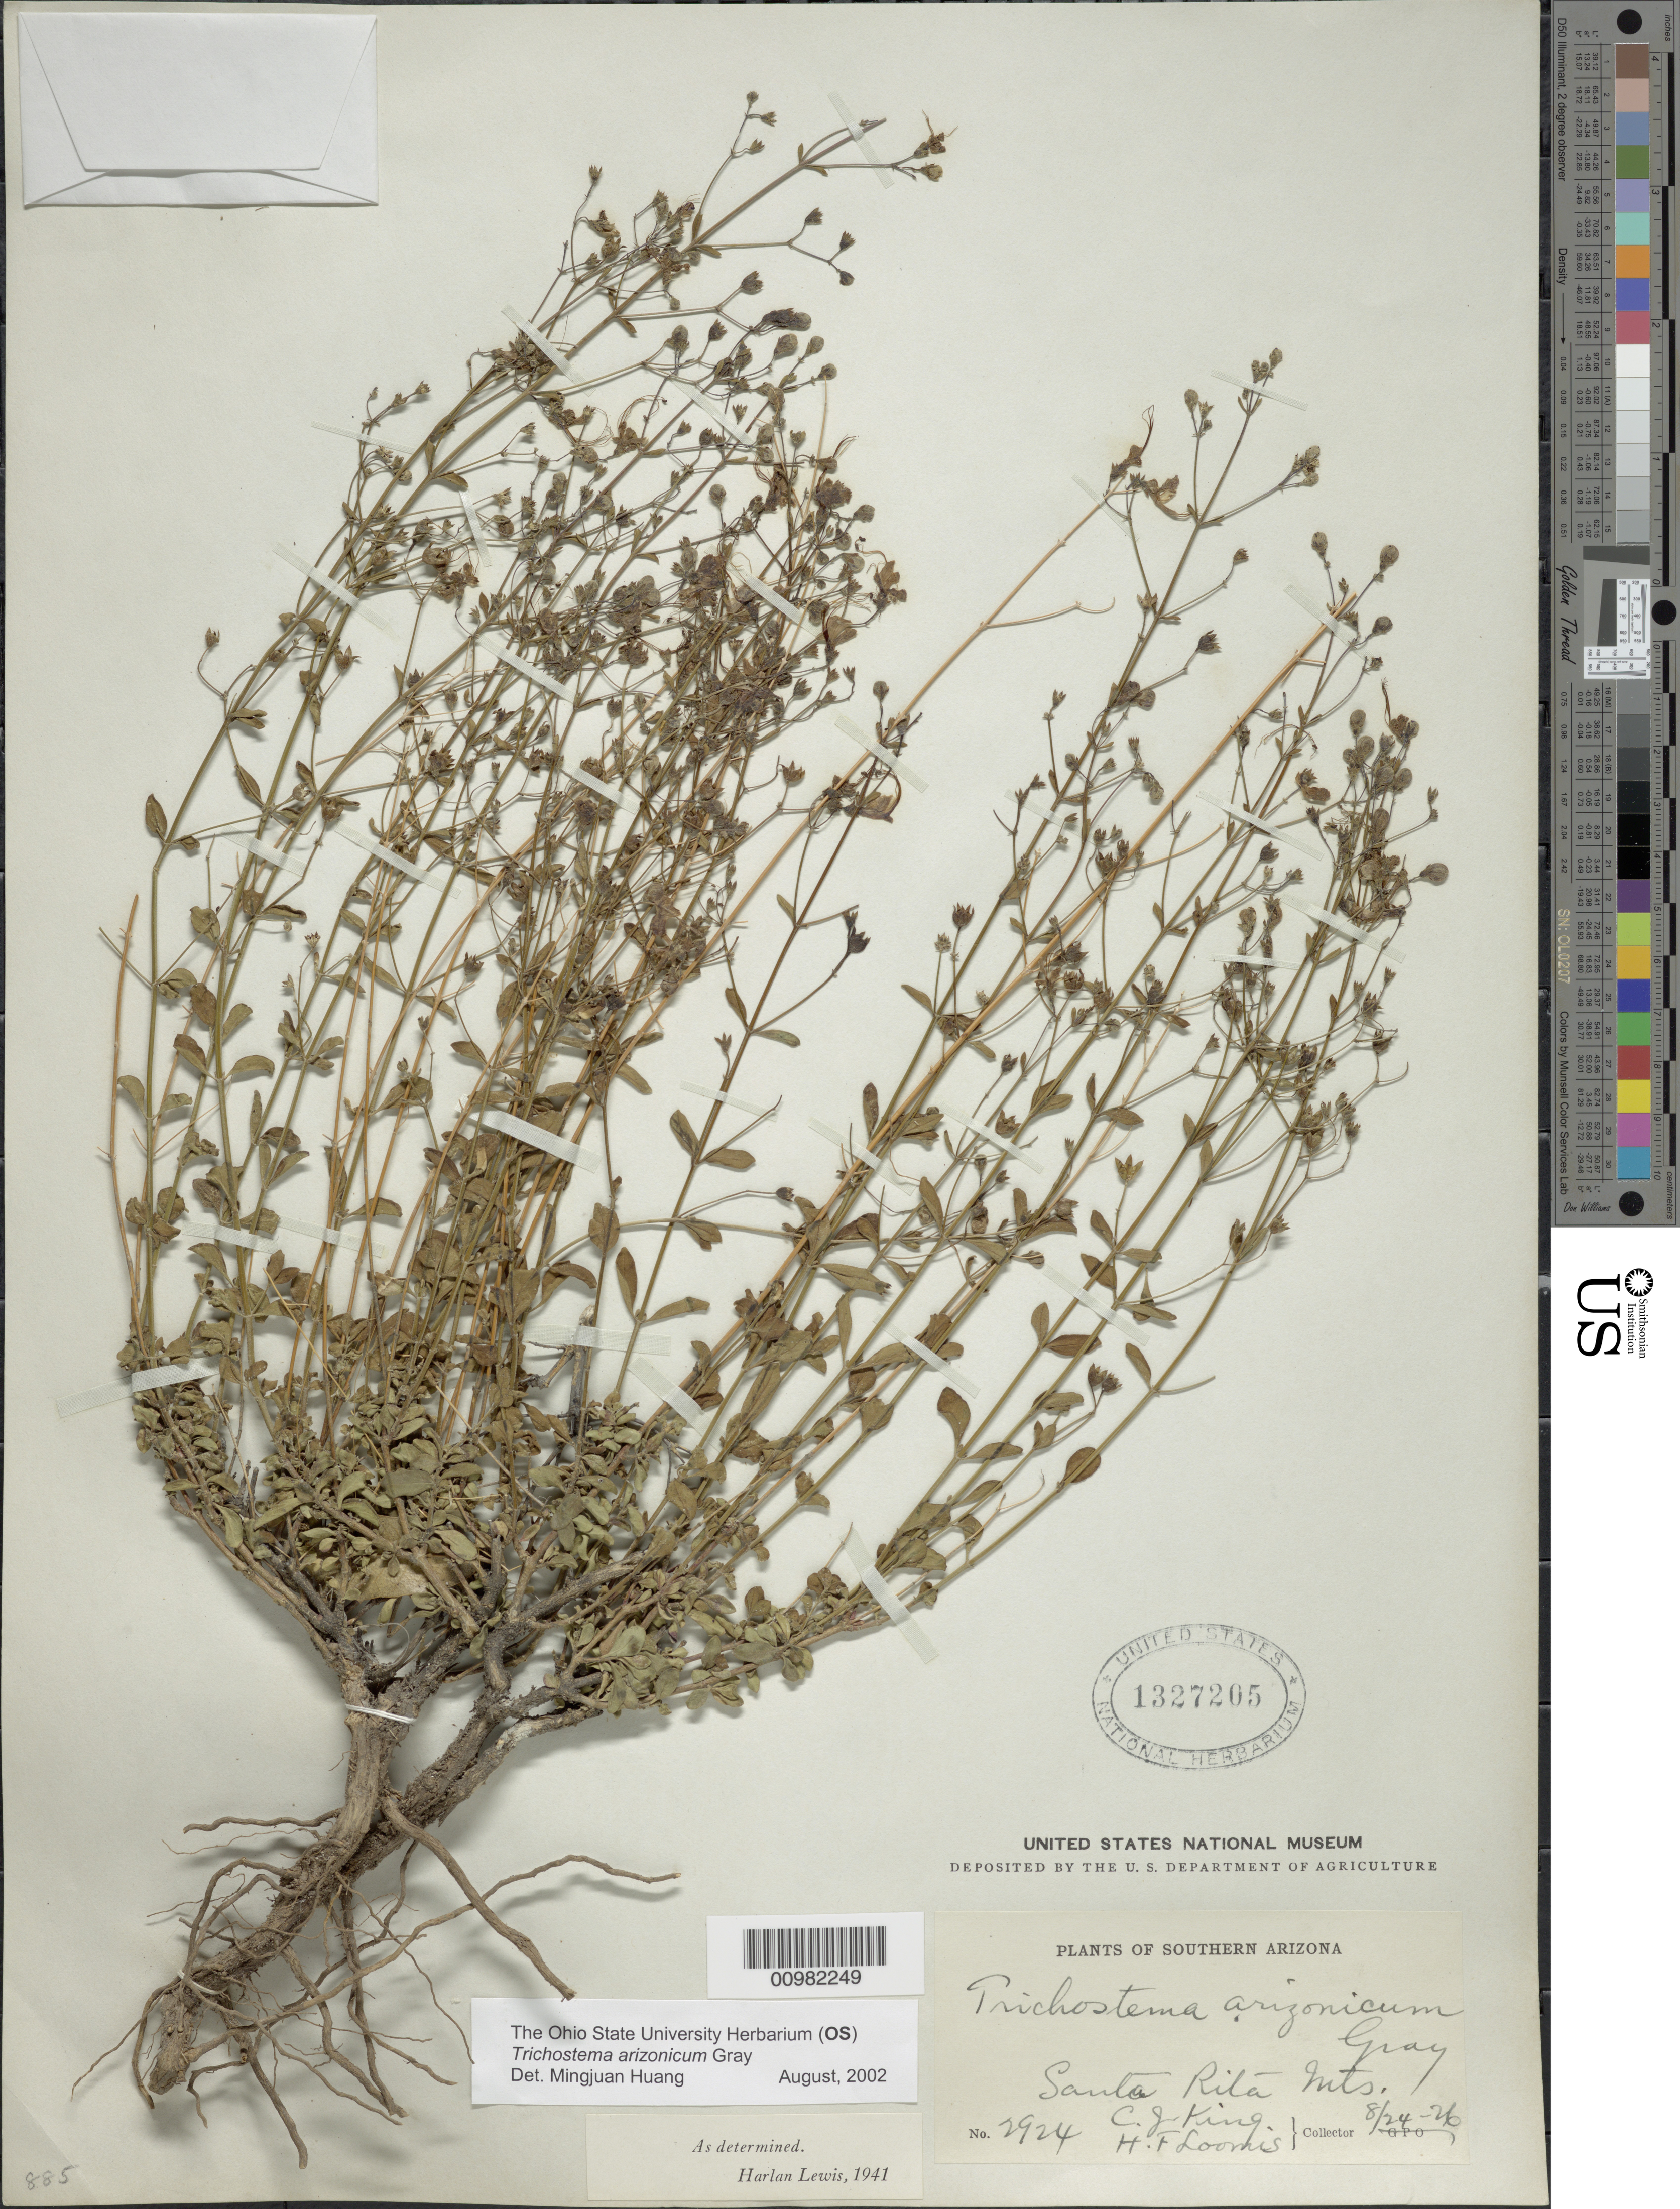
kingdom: Plantae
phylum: Tracheophyta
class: Magnoliopsida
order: Lamiales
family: Lamiaceae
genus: Trichostema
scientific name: Trichostema arizonicum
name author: A. Gray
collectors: C. J. King & H. F. Loomis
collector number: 2924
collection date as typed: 24 Aug 1926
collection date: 1926-08-24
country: United States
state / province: Arizona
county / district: Santa Cruz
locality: Santa Rita Mts.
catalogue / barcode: US 1327205